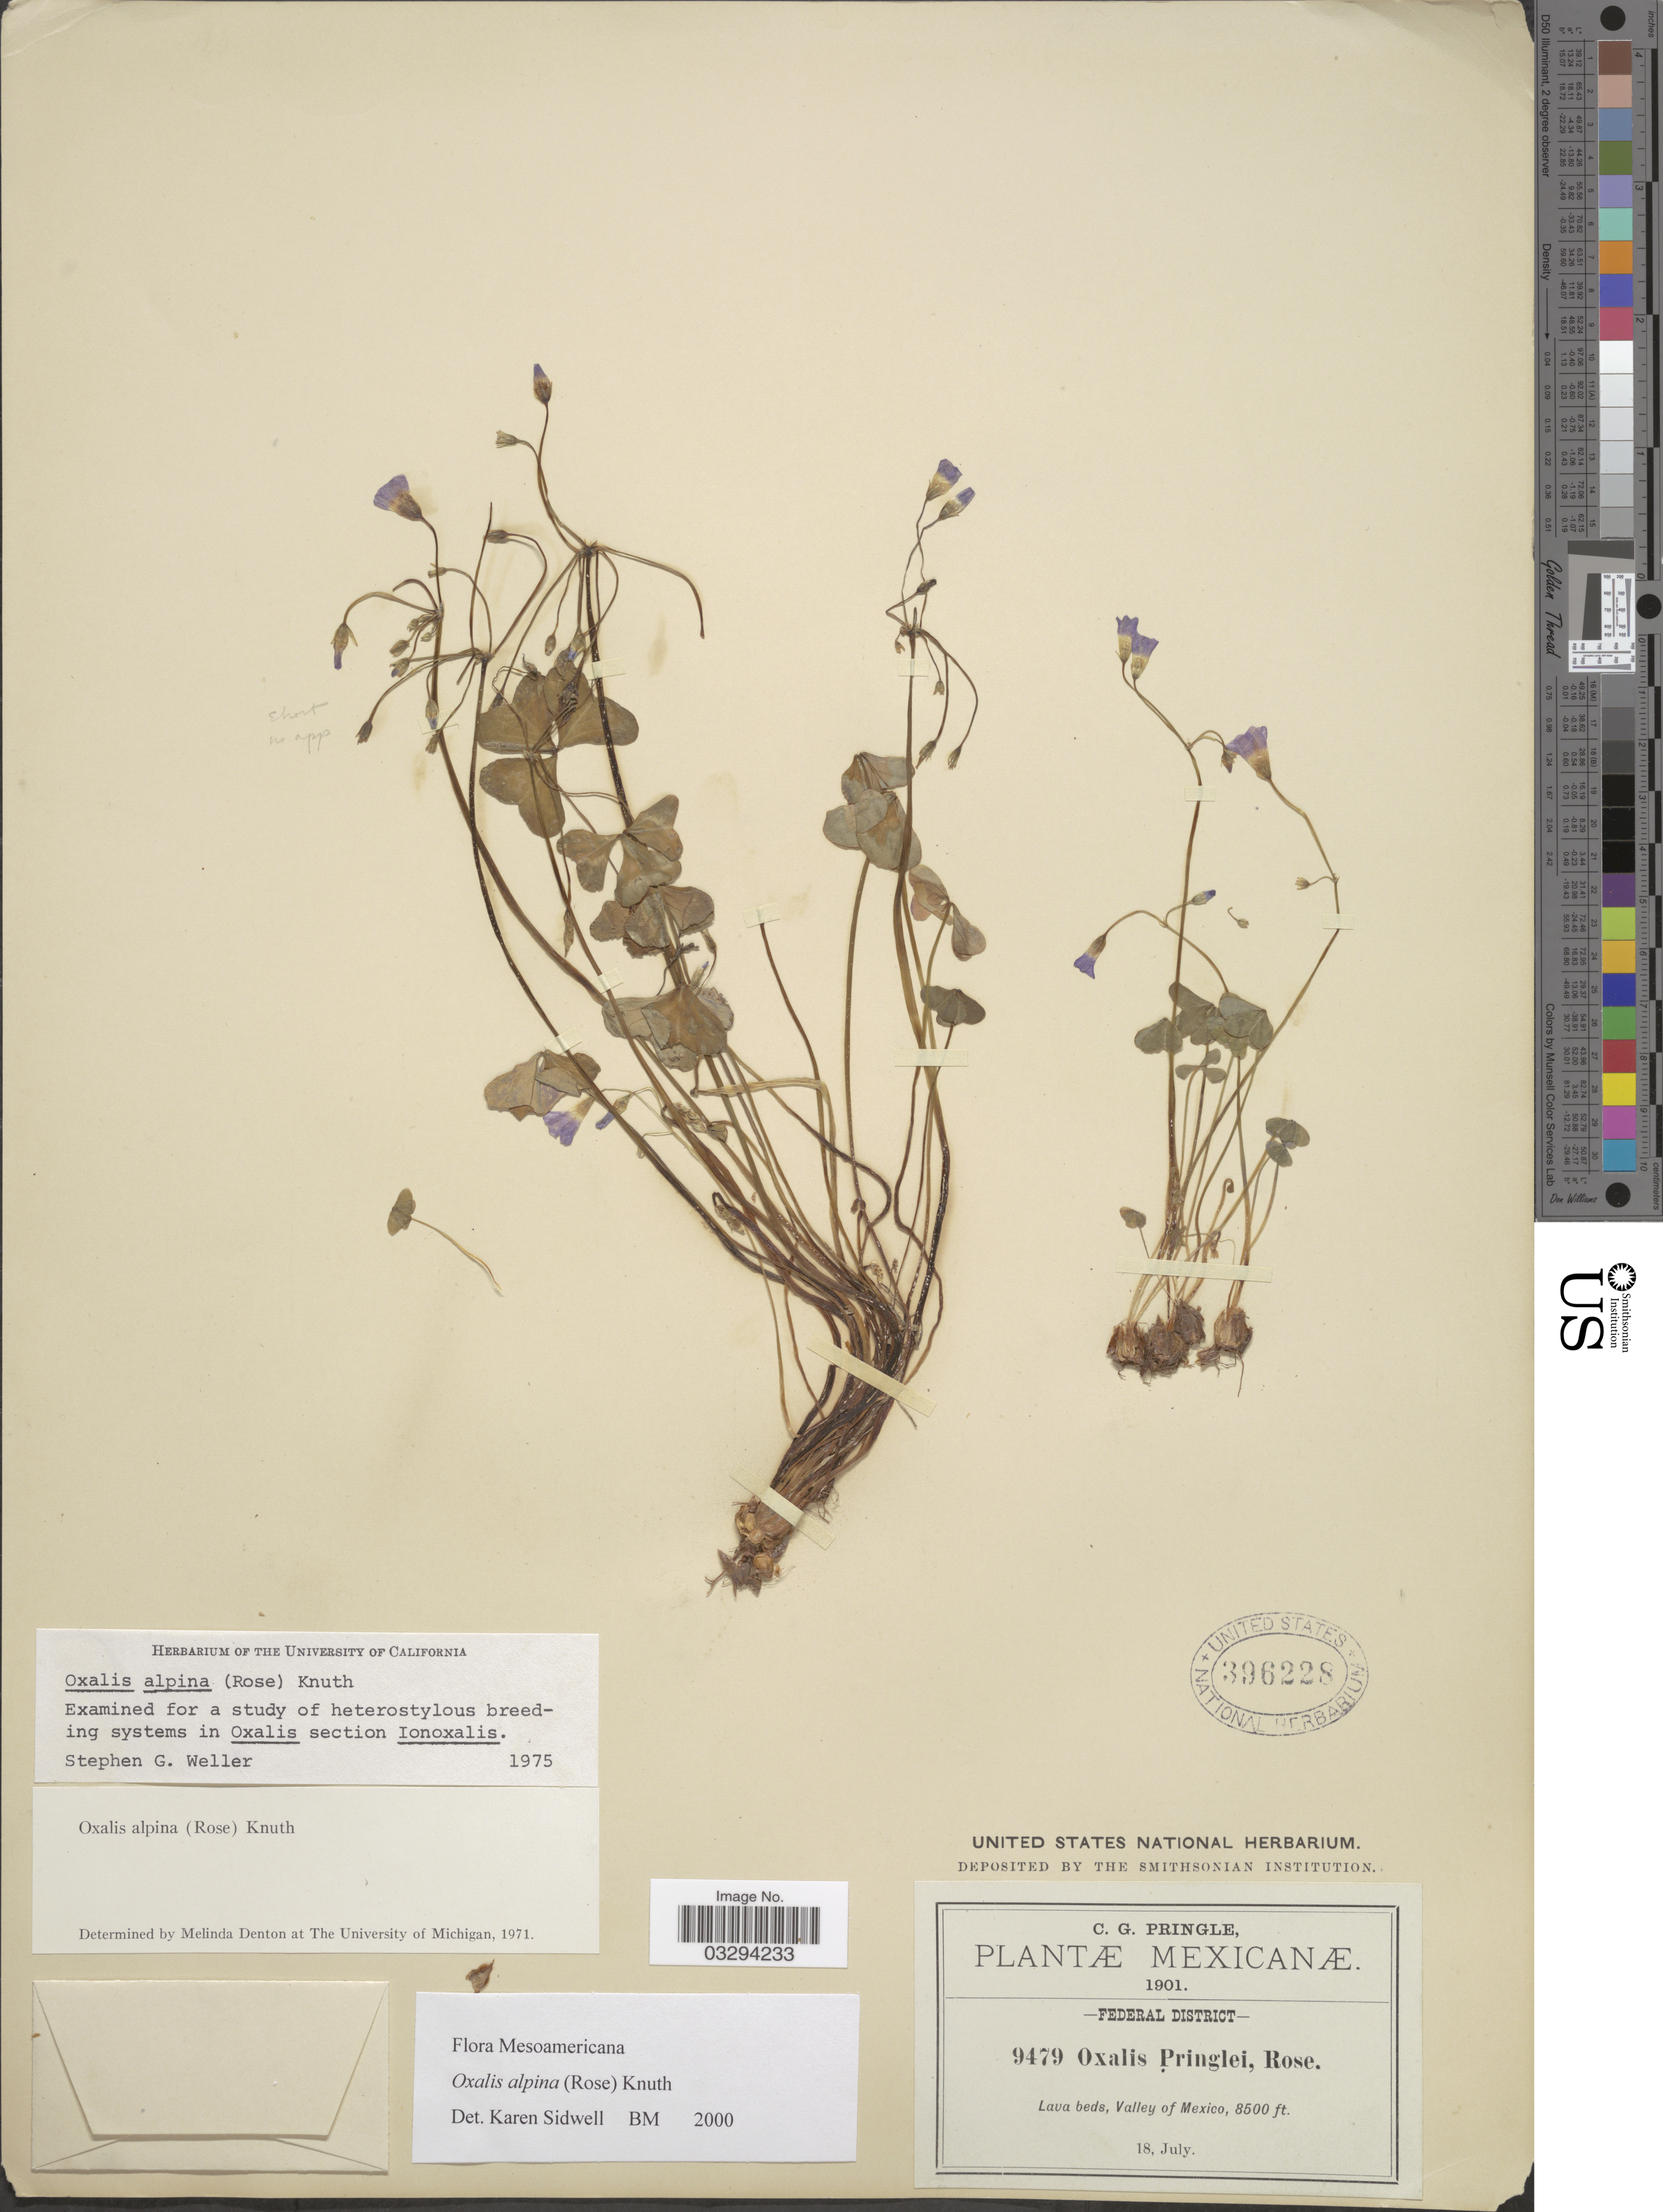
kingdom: Plantae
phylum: Tracheophyta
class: Magnoliopsida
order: Oxalidales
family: Oxalidaceae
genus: Oxalis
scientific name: Oxalis alpina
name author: (Rose) R. Knuth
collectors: C. G. Pringle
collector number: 9479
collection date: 1901-07-18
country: Mexico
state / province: Distrito Federal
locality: Federal District. Lava beds, Valley of Mexico.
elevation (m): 2591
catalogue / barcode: US 396228